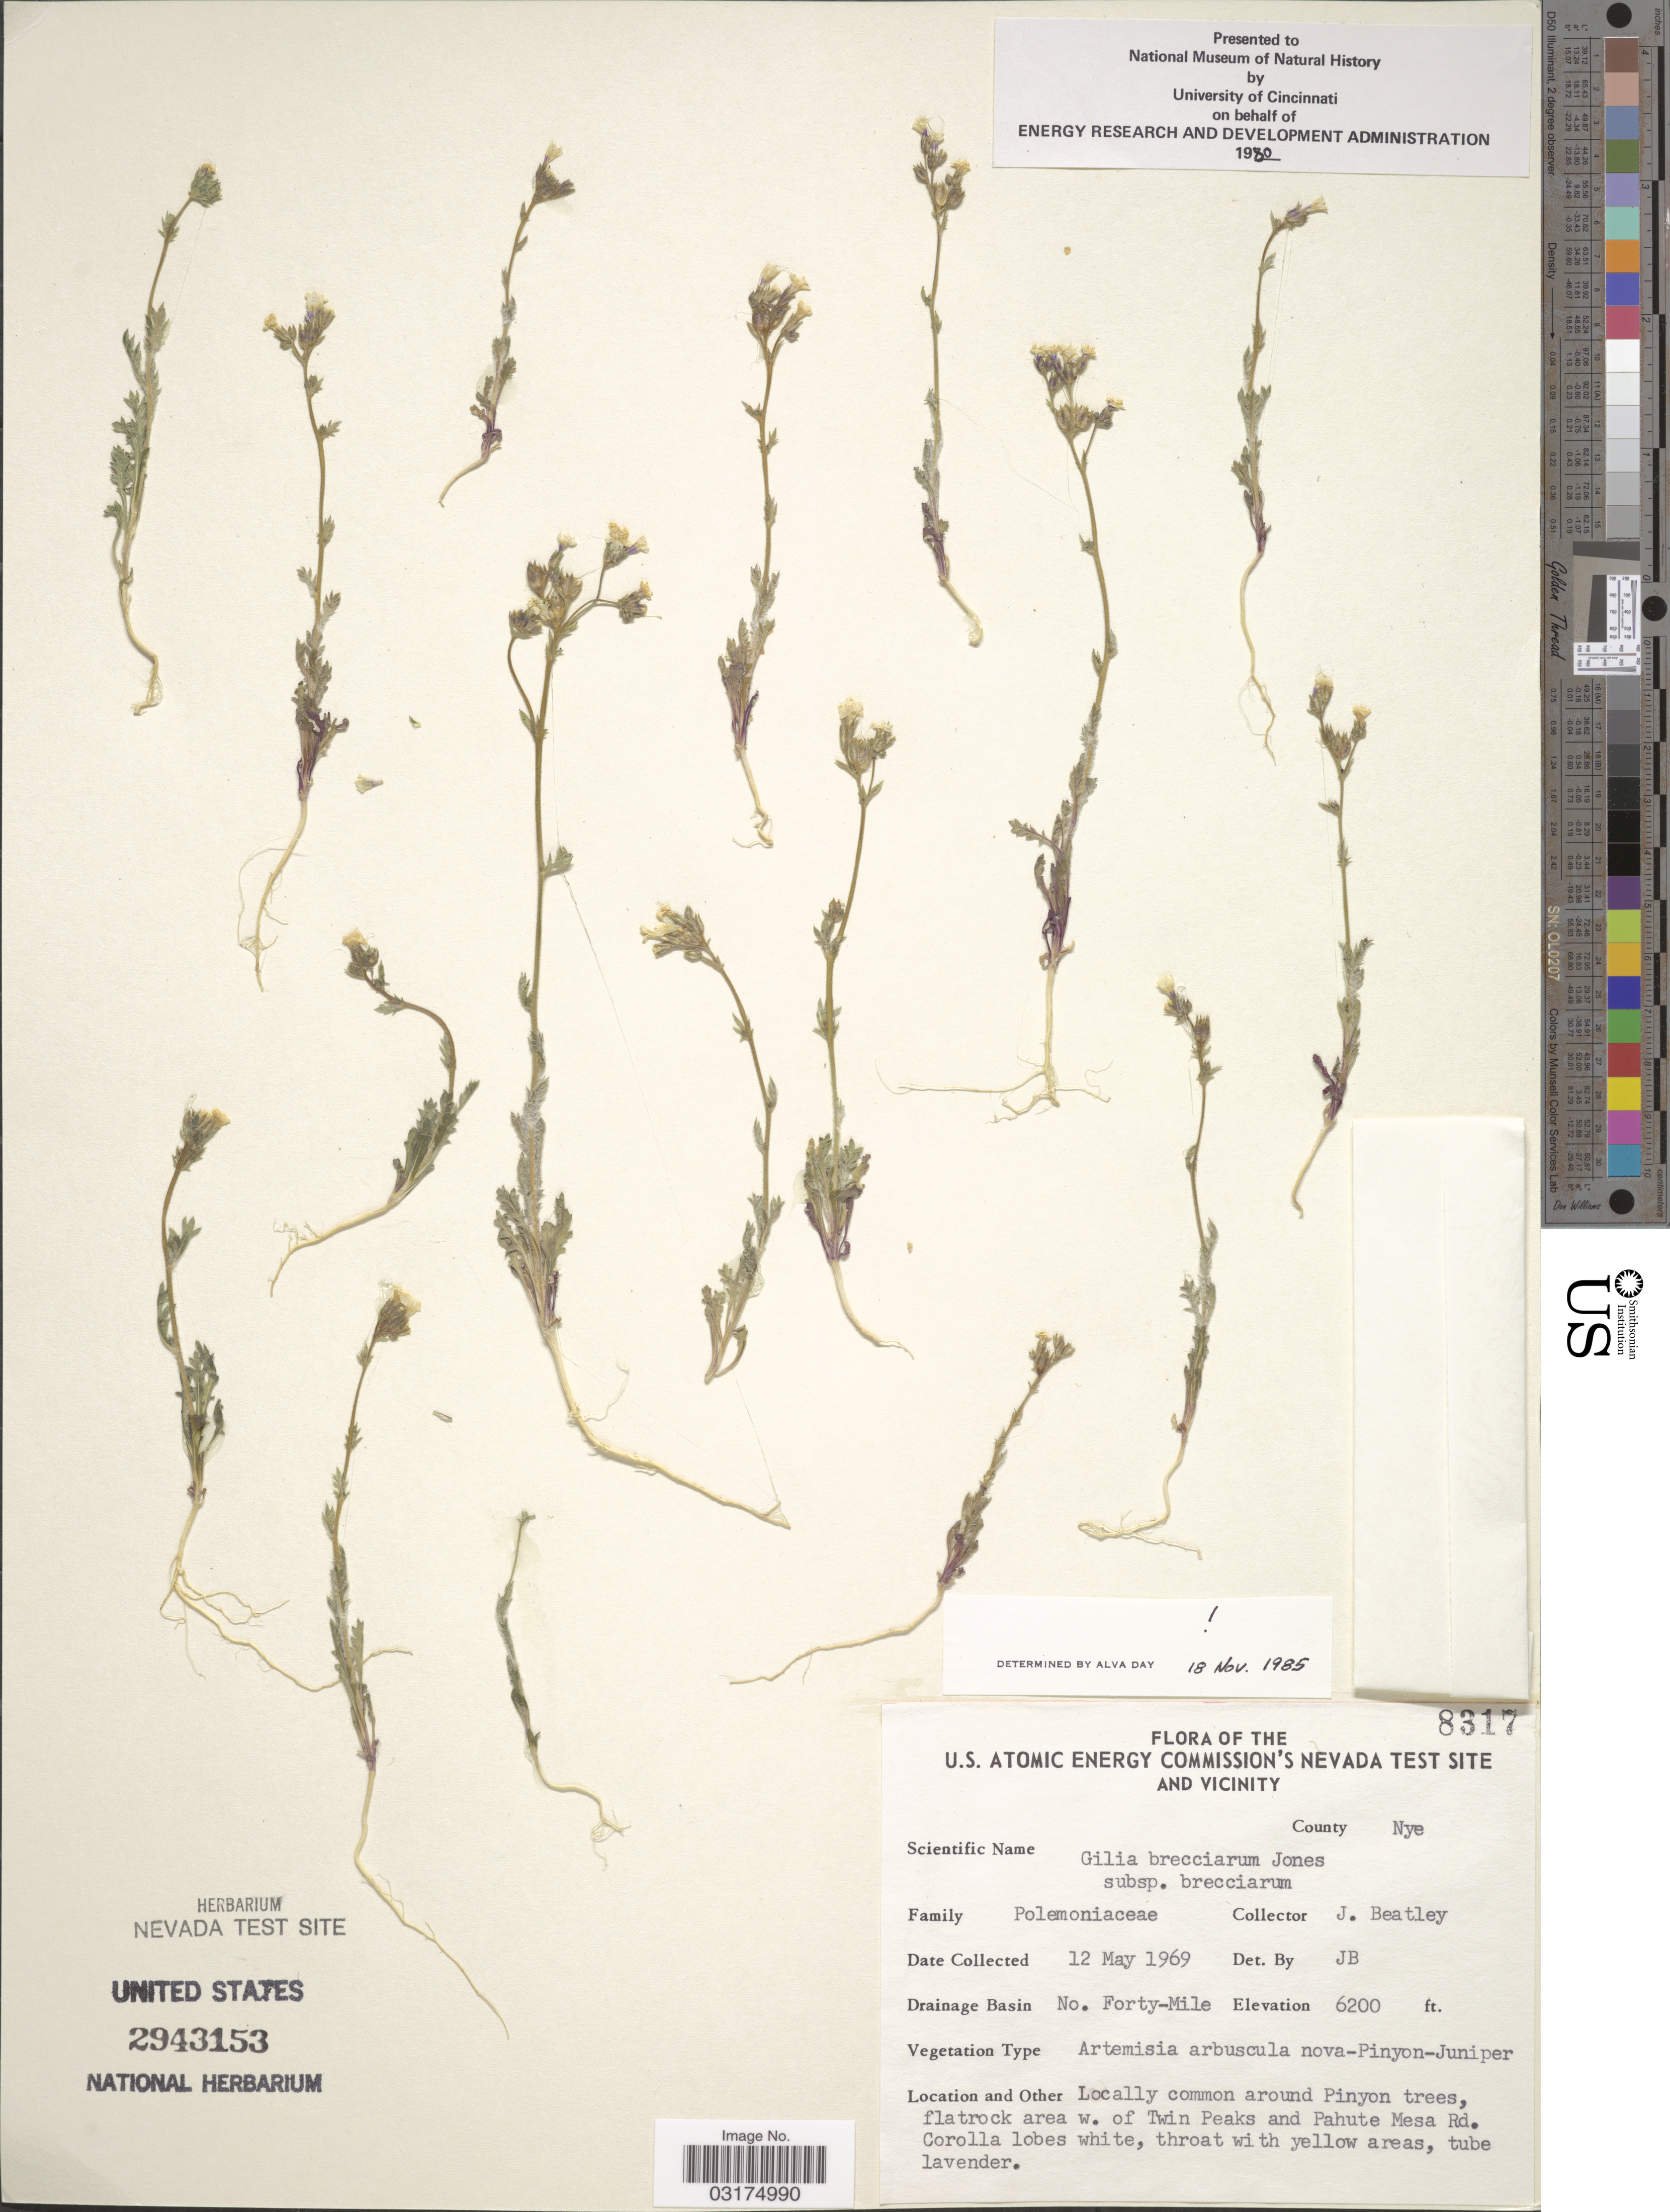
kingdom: Plantae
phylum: Tracheophyta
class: Magnoliopsida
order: Ericales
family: Polemoniaceae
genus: Gilia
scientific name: Gilia brecciarum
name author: M.E. Jones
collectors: J. C. Beatley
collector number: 8317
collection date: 1969-05-12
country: United States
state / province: Nevada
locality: The U. S. Atomic Energy Commission's Nevada Test Site and Vicinity. County Nye. Drainage Basin No. Forty-Mile. Around Pinyon trees, flatrock area w. of Twin Peaks and Pahute Mesa Rd.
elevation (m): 1890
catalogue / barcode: US 2943153